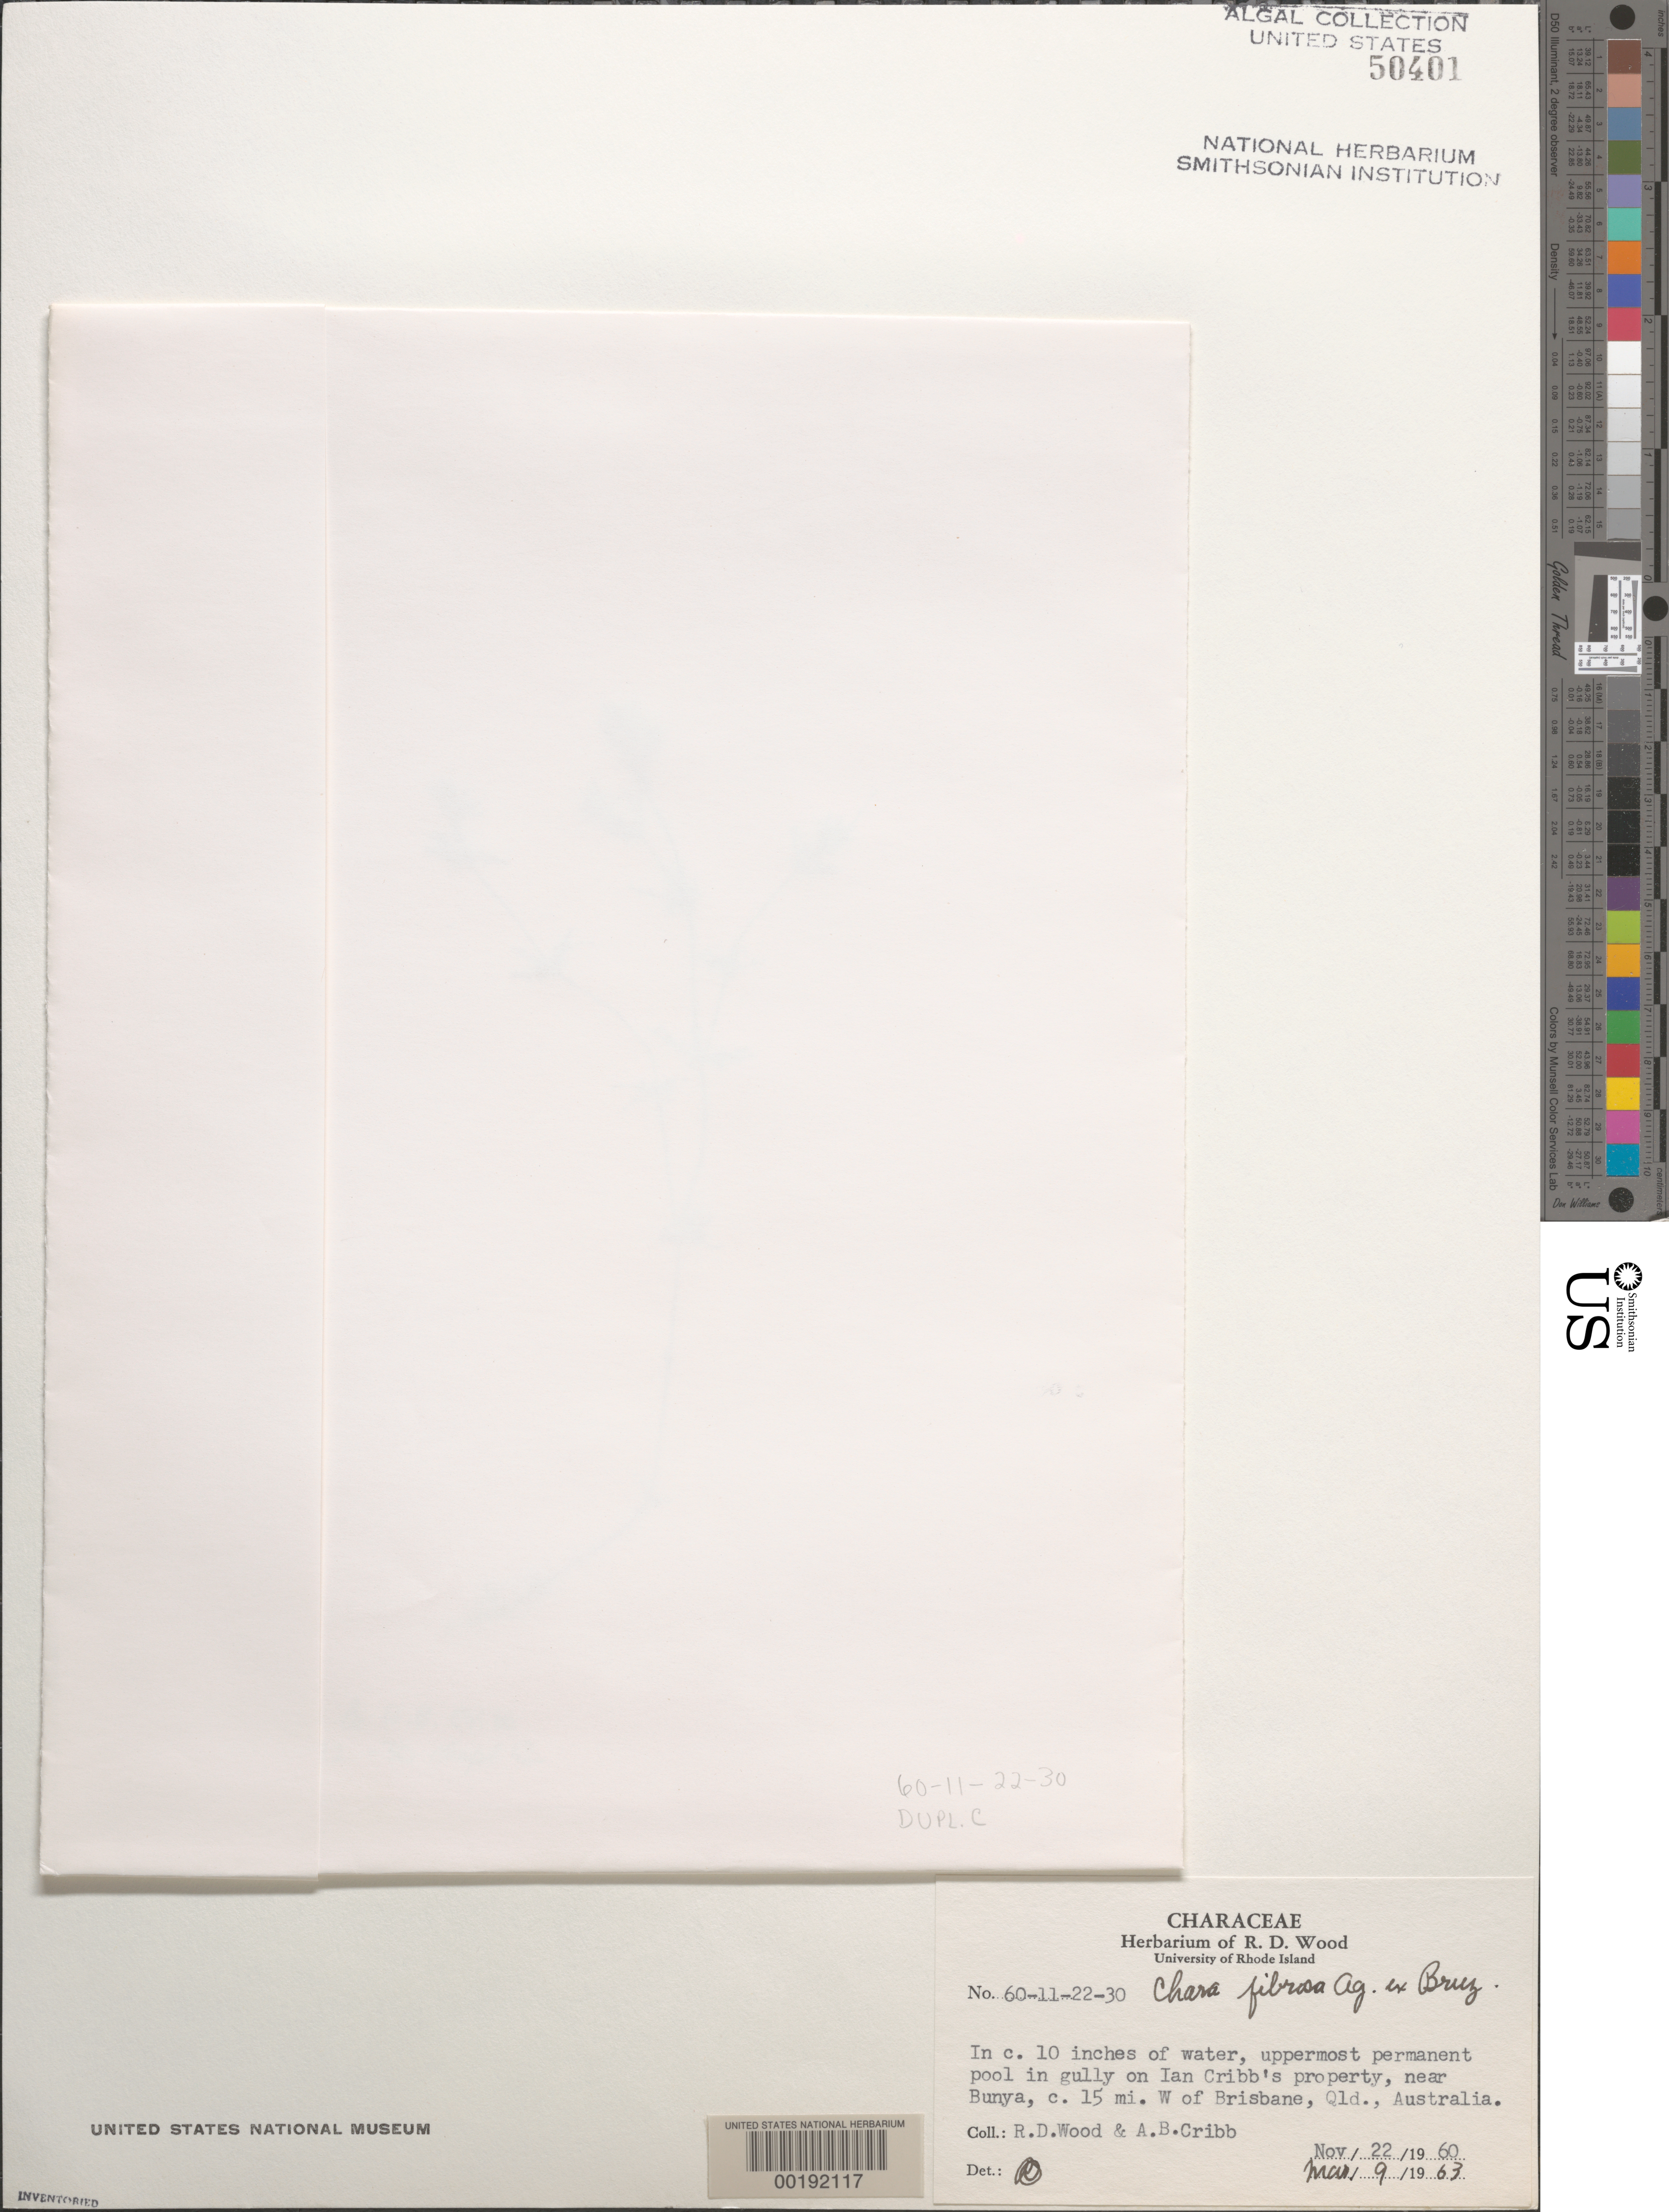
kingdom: Plantae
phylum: Charophyta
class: Charophyceae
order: Charales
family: Characeae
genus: Chara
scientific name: Chara fibrosa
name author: C. Agardh ex Bruzelius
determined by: Wood, R. D.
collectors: R. Wood & A. Cribb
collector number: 60-11-22-30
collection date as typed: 22 Nov 1960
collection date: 1960-11-22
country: Australia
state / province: Queensland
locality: Ian cribb's property, near bunya, ca. 15 miles west of brisbane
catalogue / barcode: US 50401